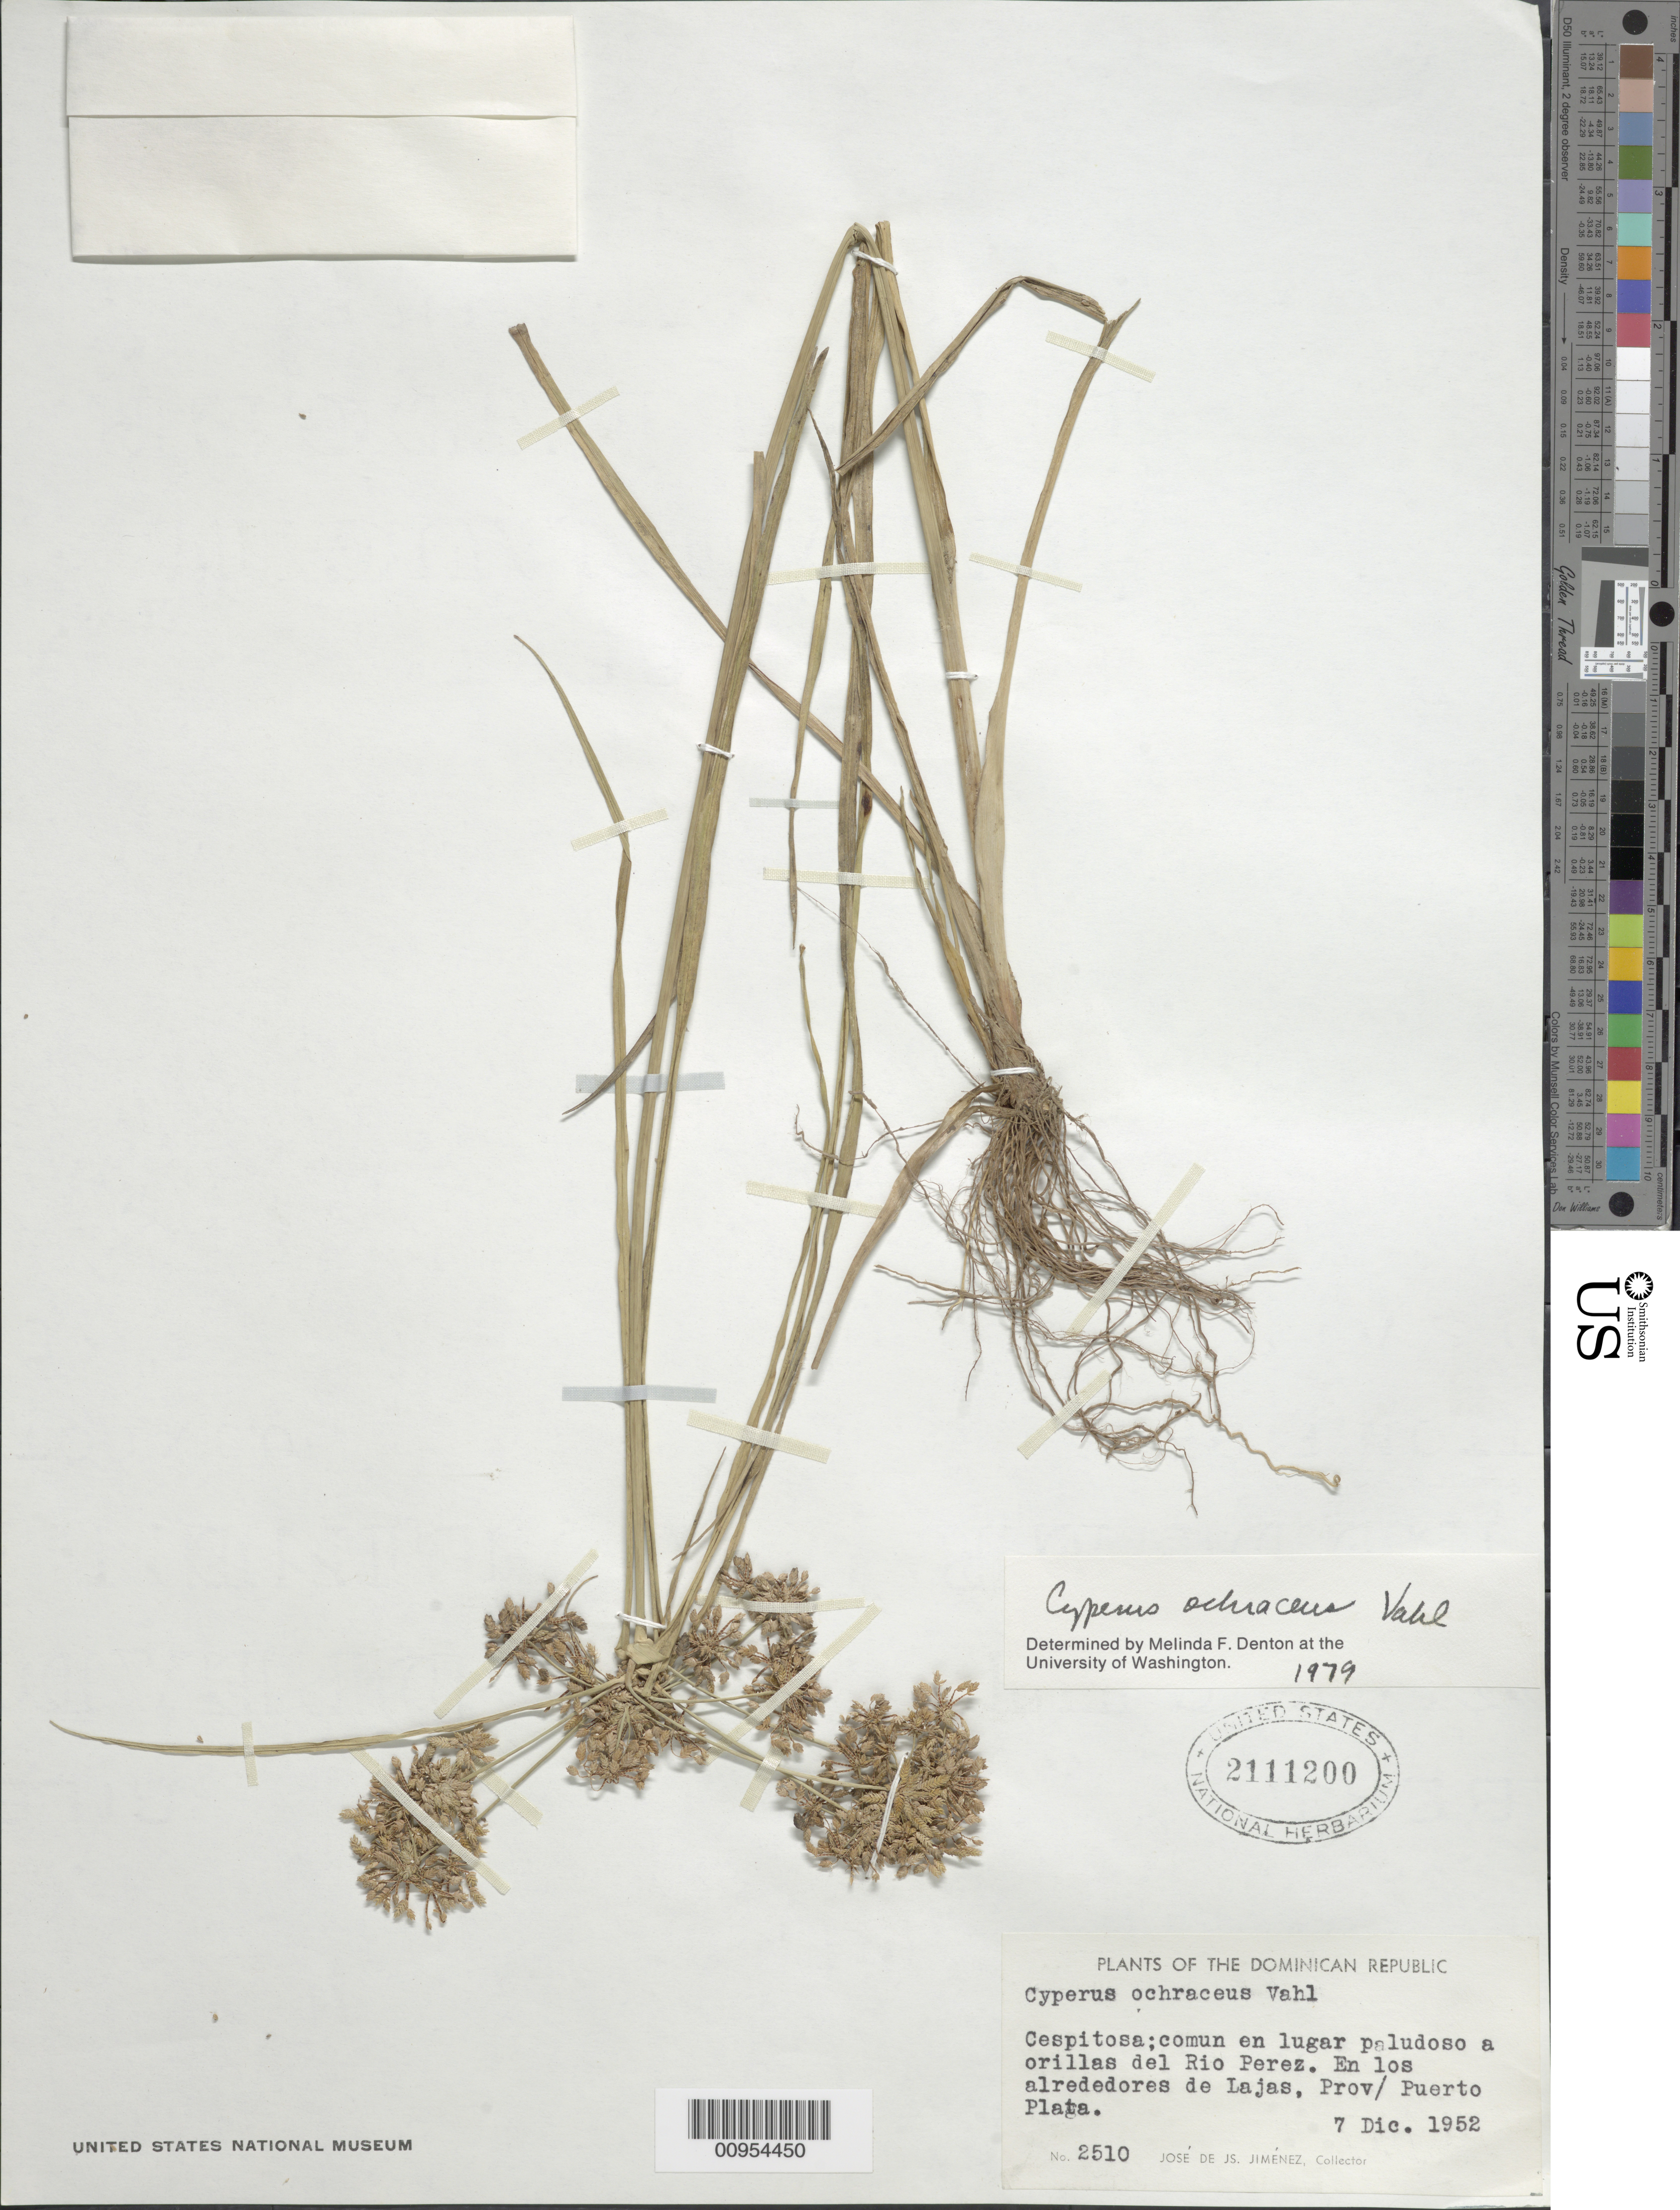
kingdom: Plantae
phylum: Tracheophyta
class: Liliopsida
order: Poales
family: Cyperaceae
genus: Cyperus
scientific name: Cyperus ochraceus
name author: Vahl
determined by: Denton, M. F.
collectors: J. J. Jiménez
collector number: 2510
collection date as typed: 07 Dec 1952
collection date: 1952-12-07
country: Dominican Republic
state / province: Puerto Plata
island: Hispaniola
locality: A orillas del Rio Perez, en los alrededores de Lajas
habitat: En lugar paludoso a orillas del rio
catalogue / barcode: US 2111200